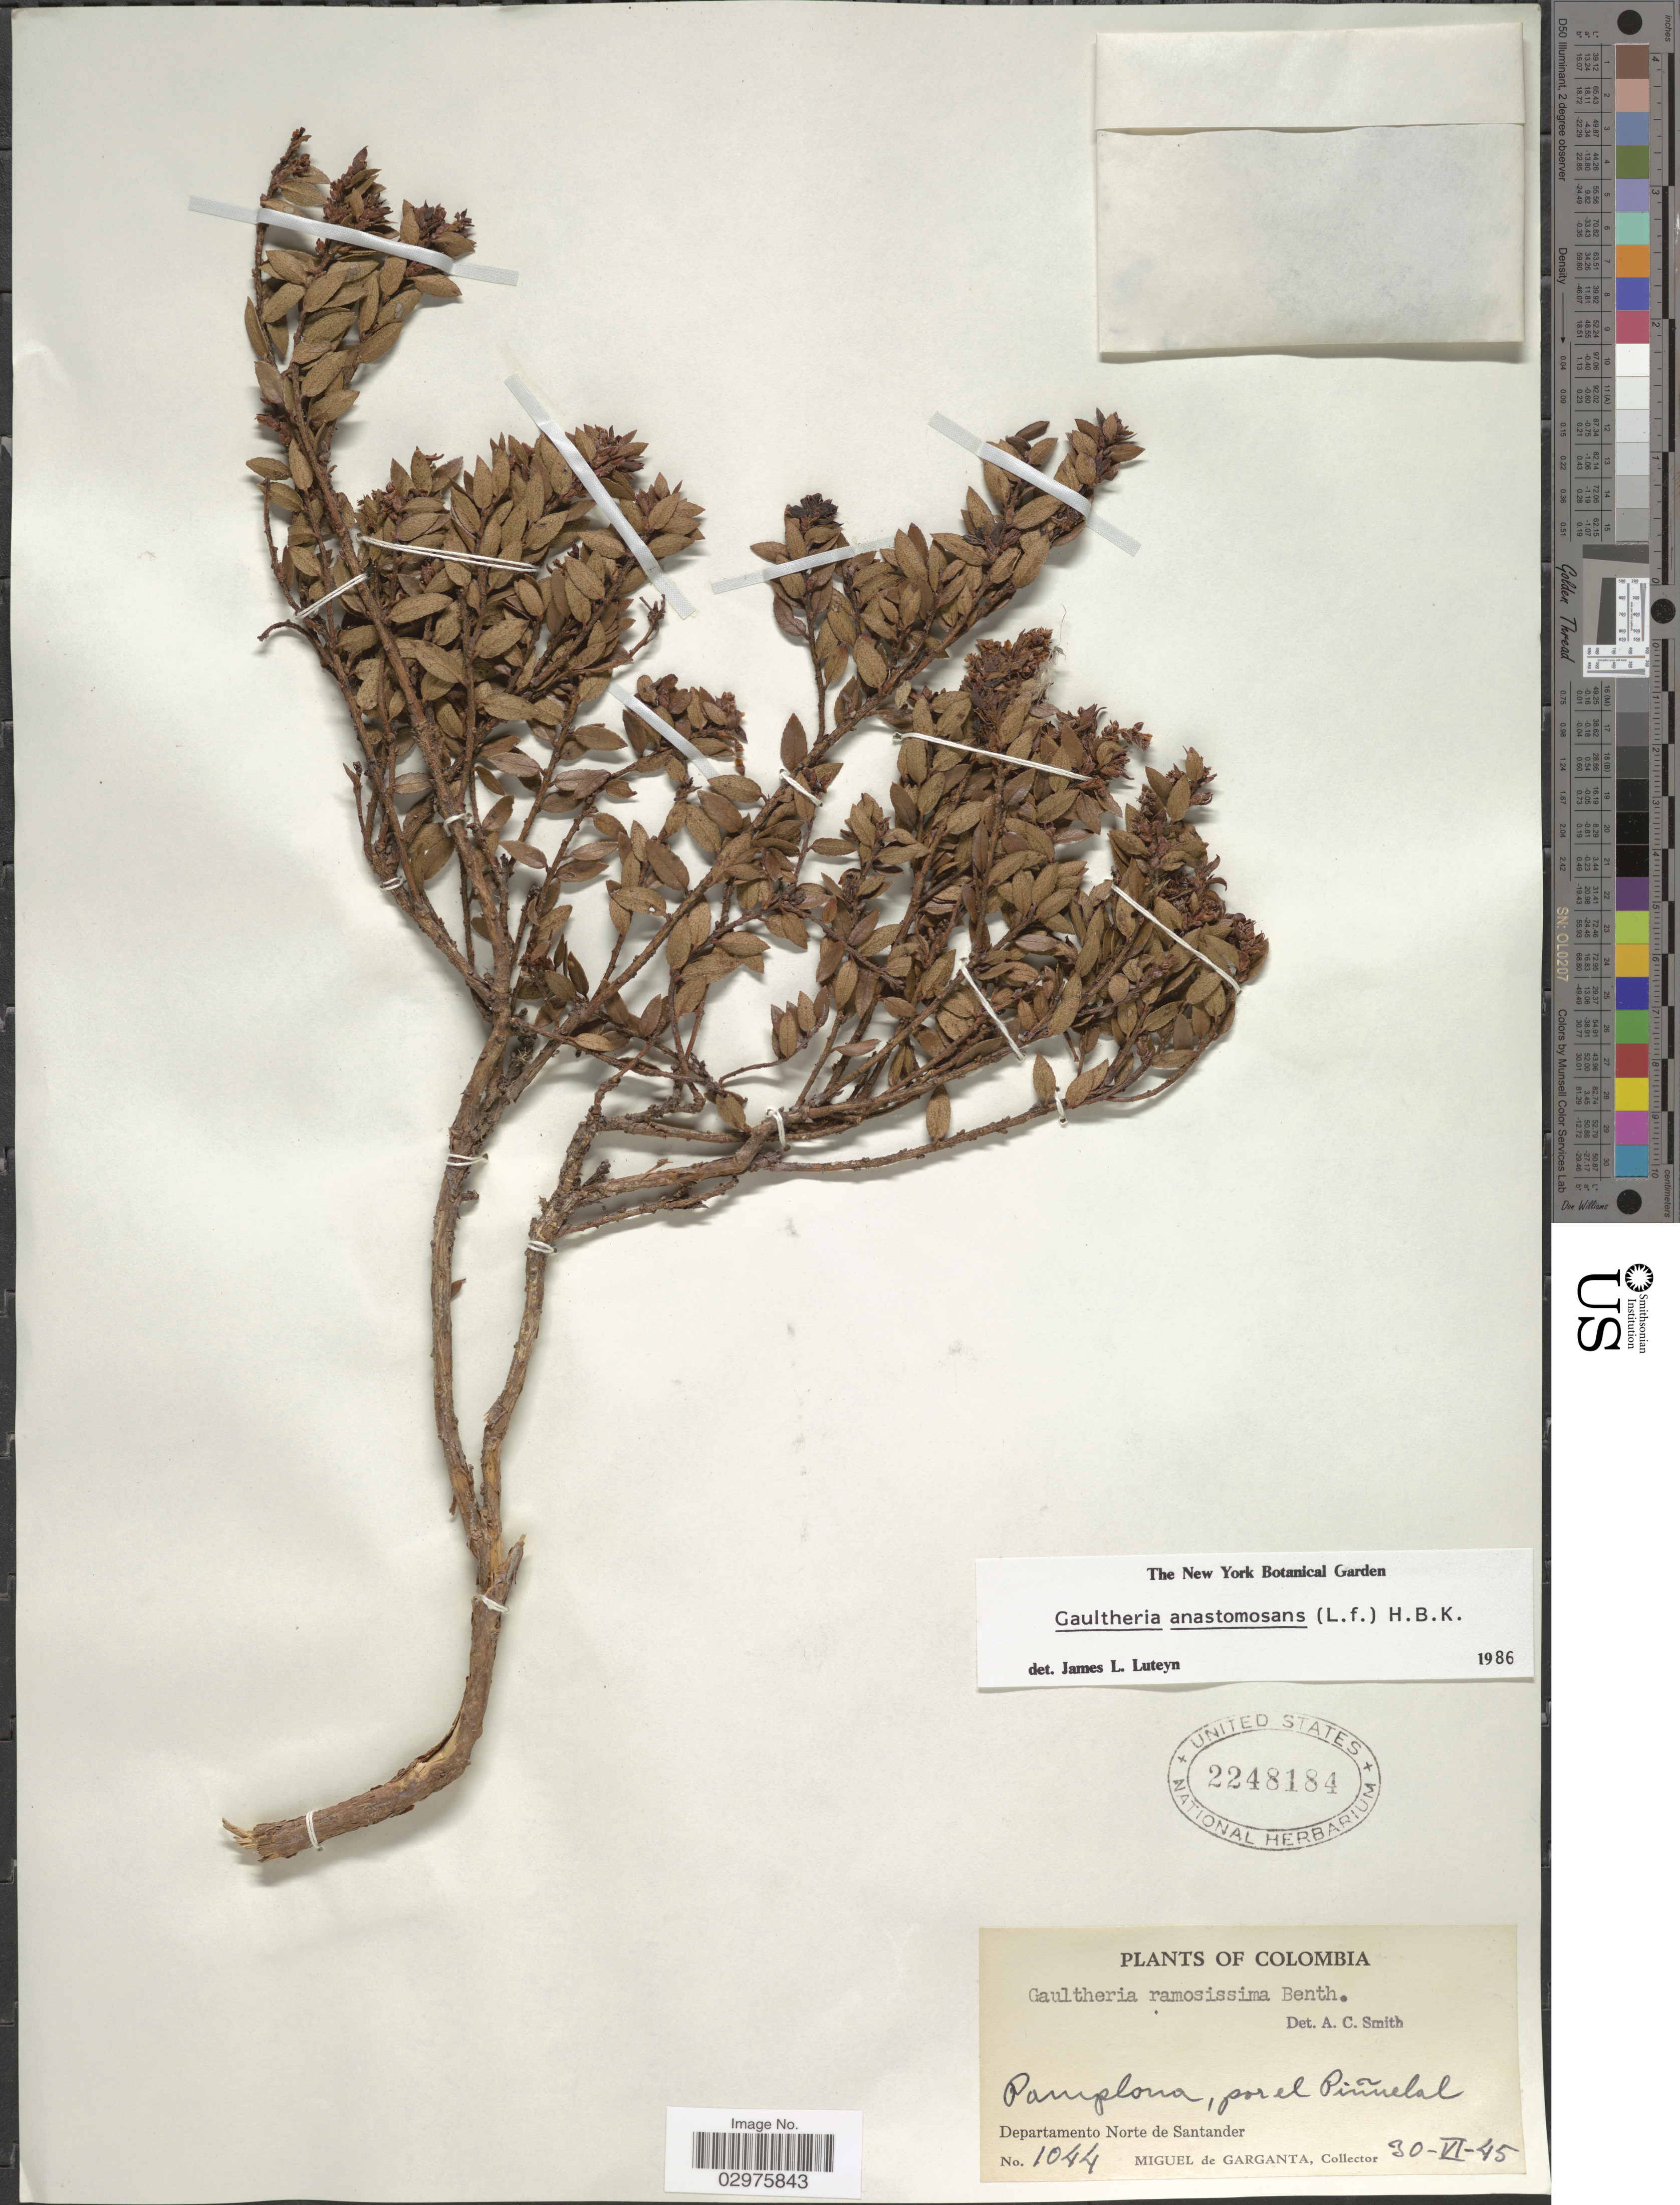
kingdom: Plantae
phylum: Tracheophyta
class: Magnoliopsida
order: Ericales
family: Ericaceae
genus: Gaultheria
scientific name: Gaultheria anastomosans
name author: (L. f.) Kunth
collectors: M. Garganta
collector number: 1044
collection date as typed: Transcribed d/m/y: 30/6/45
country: Colombia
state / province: Norte de Santander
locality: Pamplona, por el Piñuelal. Departamento Norte de Santander.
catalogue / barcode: US 2248184